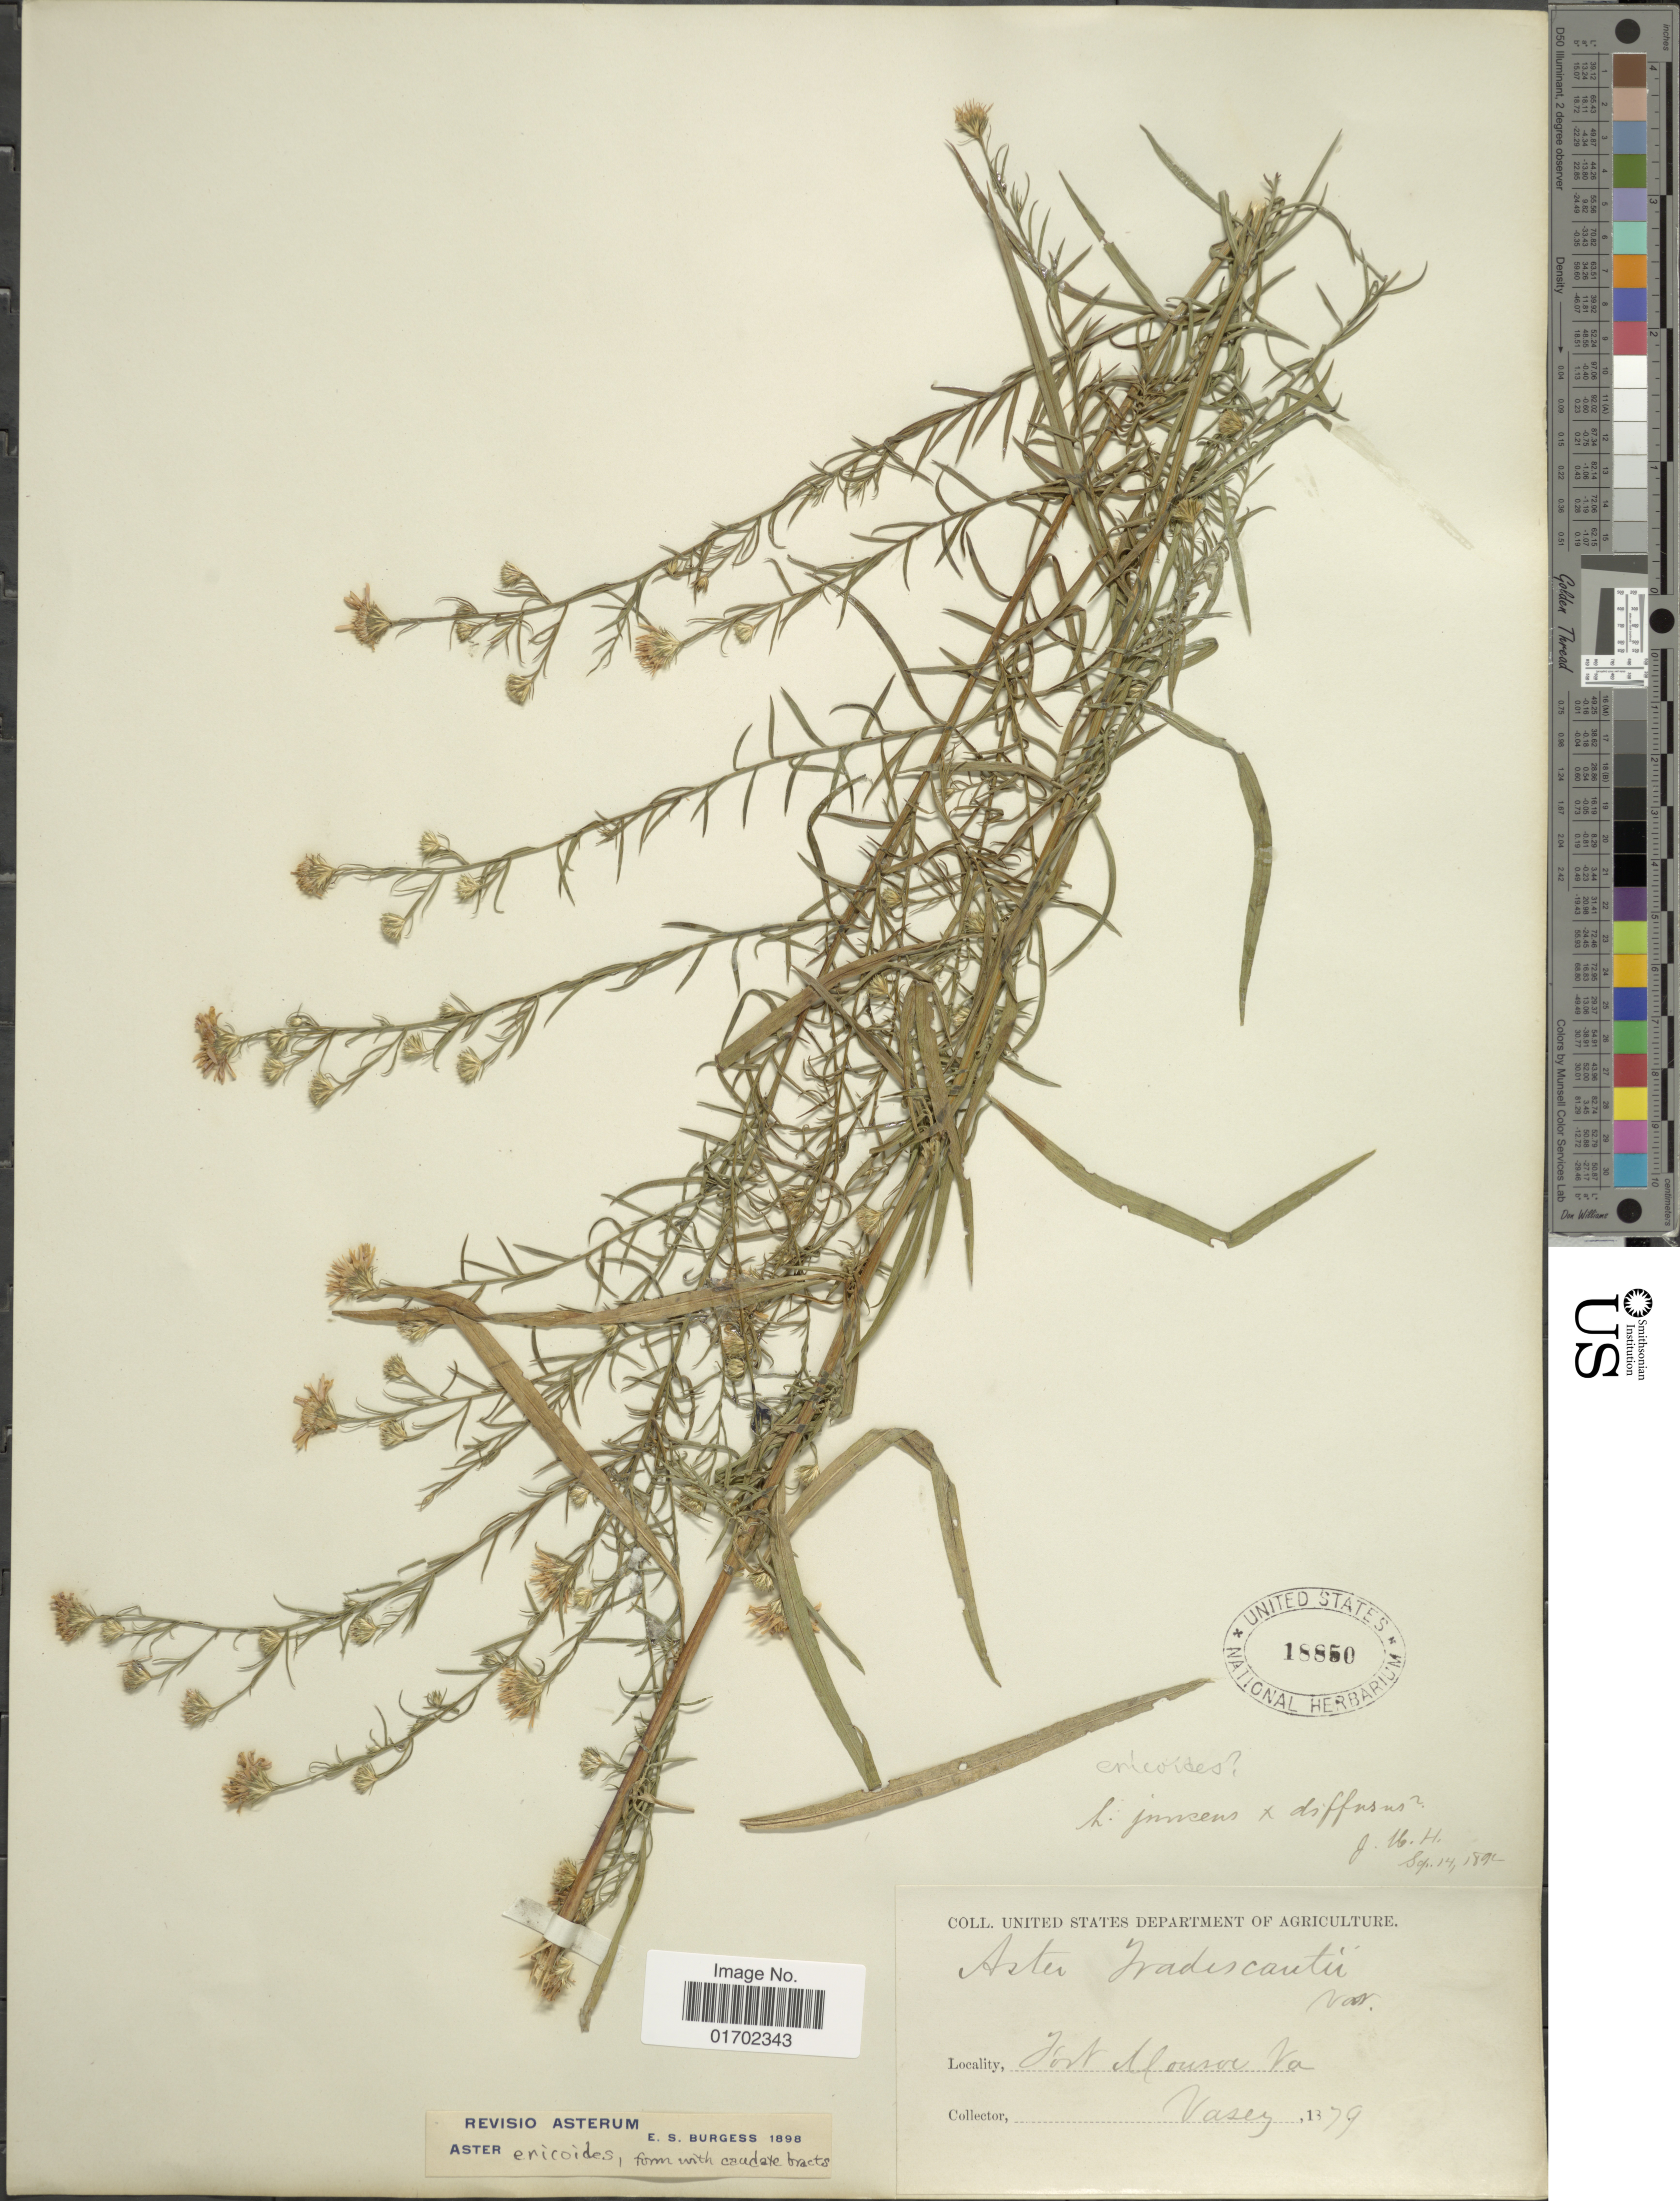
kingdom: Plantae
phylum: Tracheophyta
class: Magnoliopsida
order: Asterales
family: Asteraceae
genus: Symphyotrichum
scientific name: Symphyotrichum pilosum var. pilosum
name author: (Willd.) G.L. Nesom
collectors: Vasey, --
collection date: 1879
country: United States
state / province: Virginia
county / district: City of Hampton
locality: Fort Monroe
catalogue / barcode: US 18850